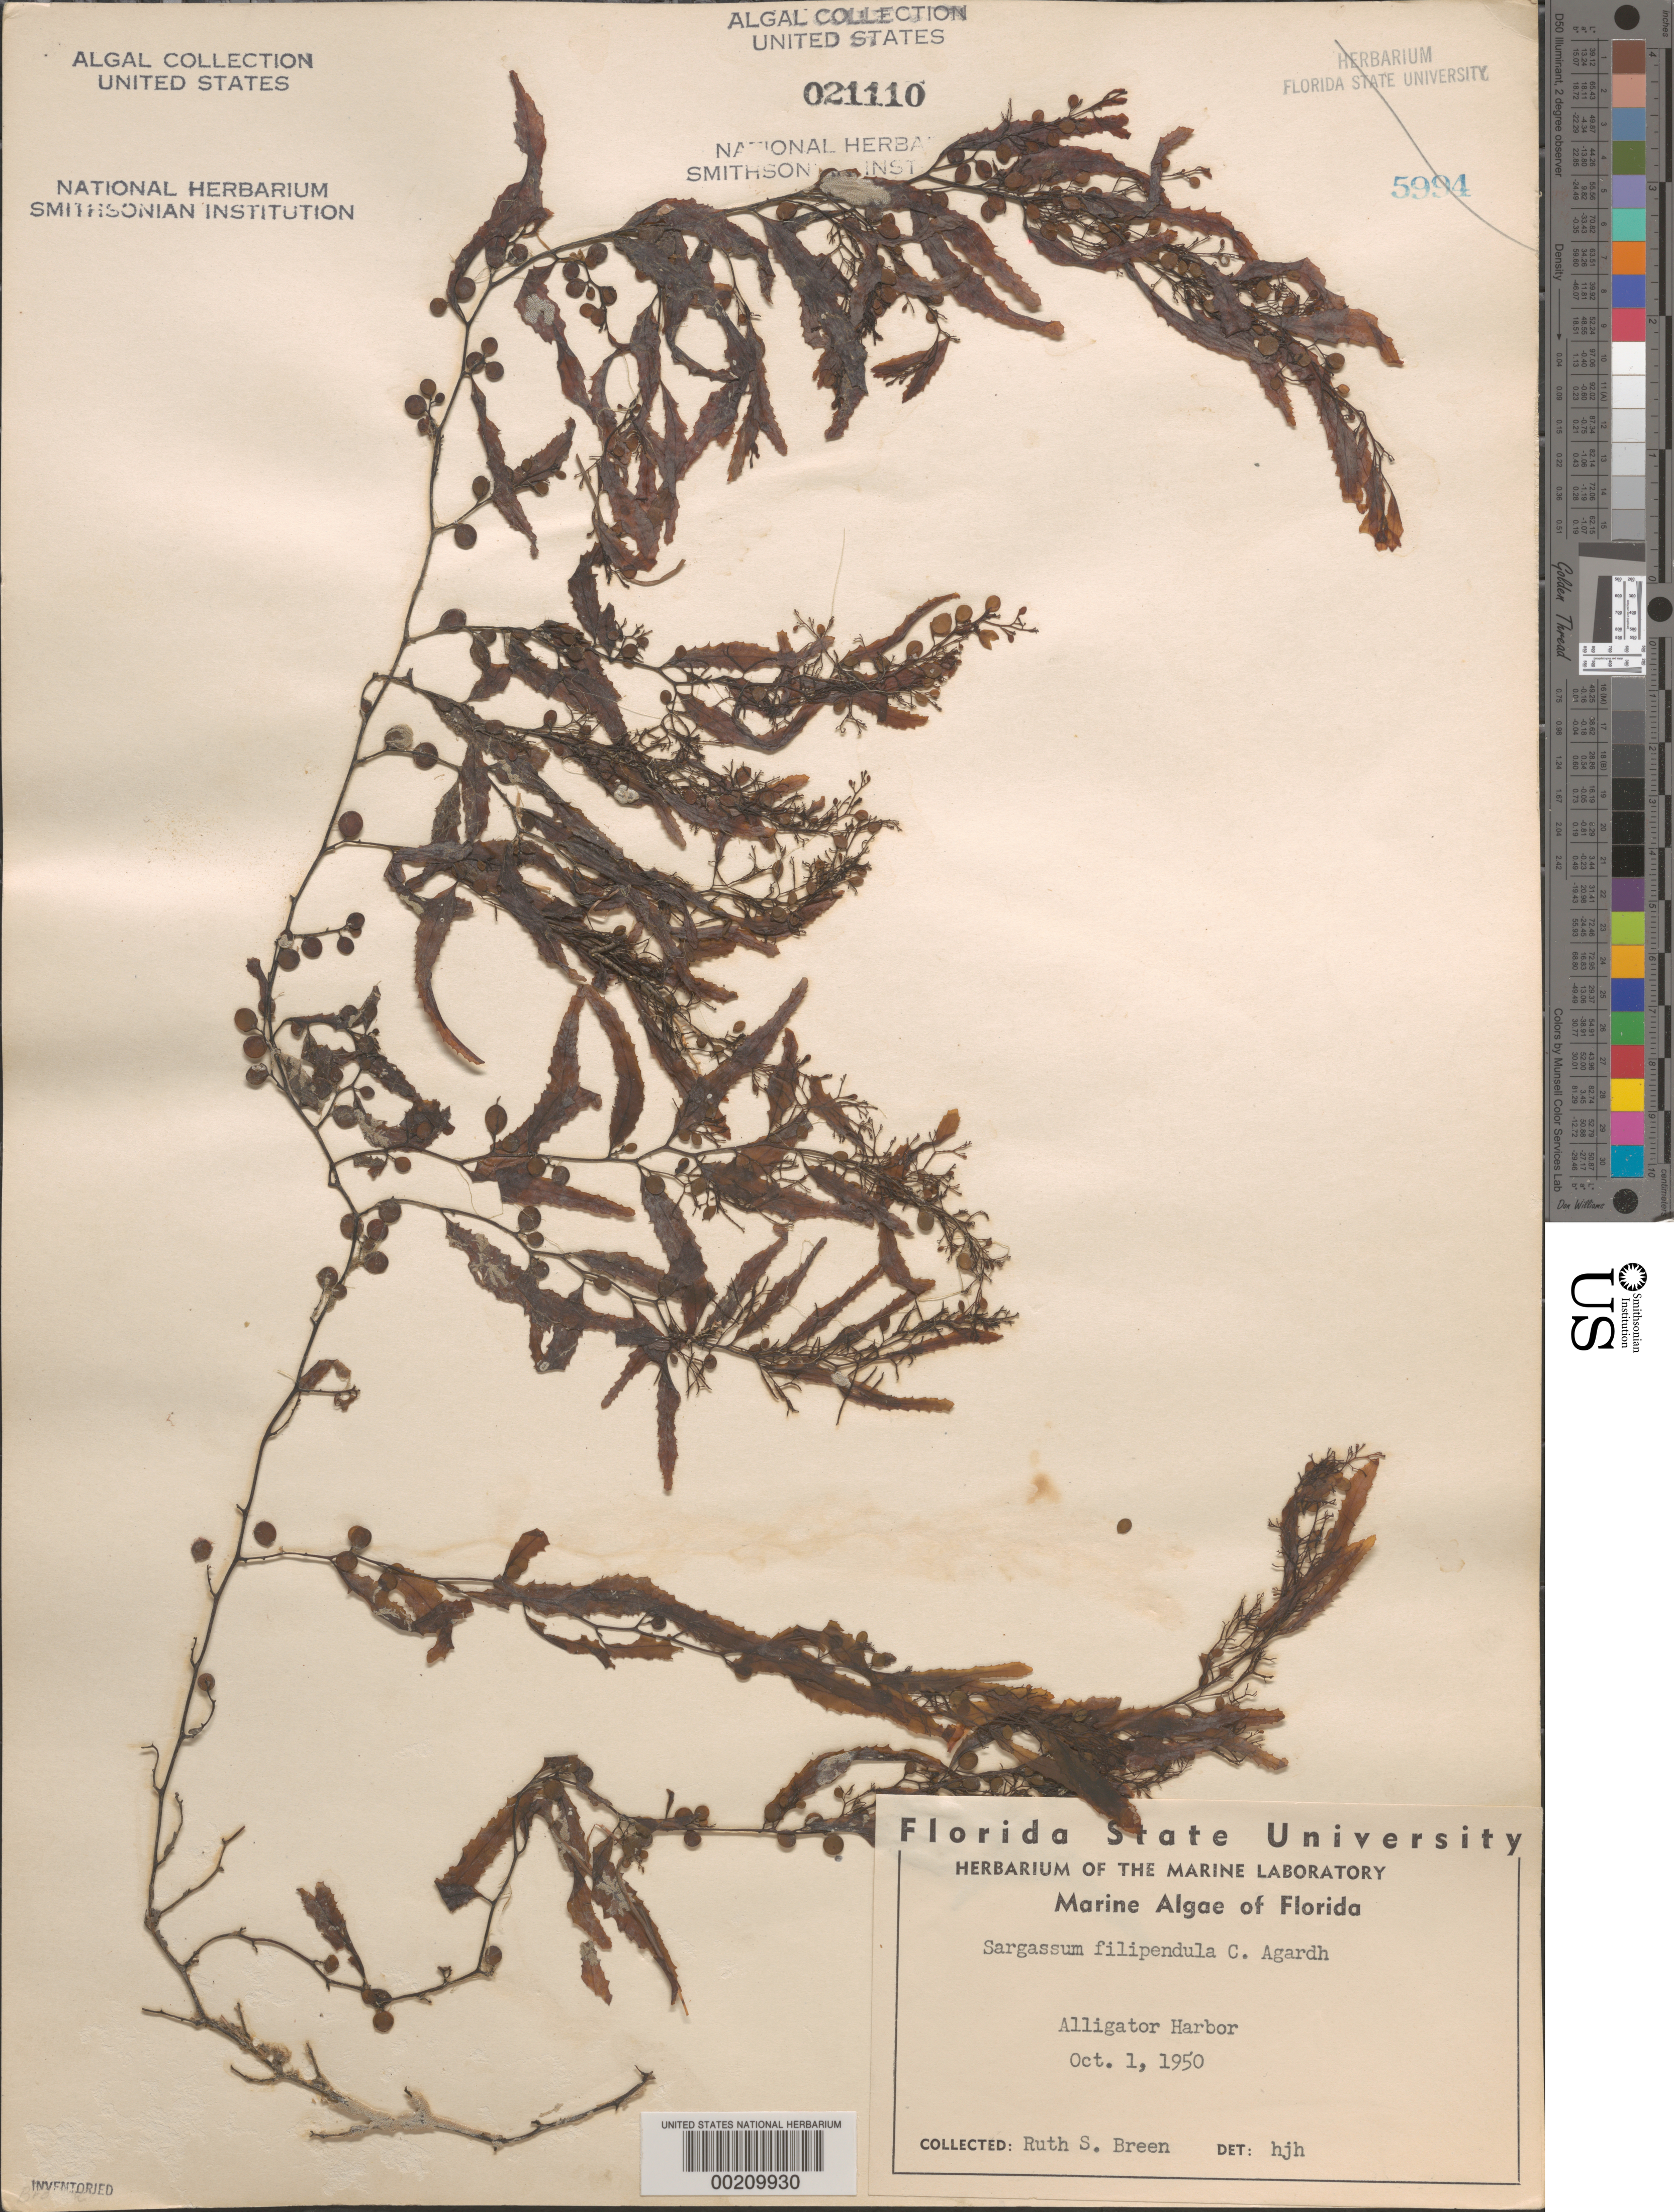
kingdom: Chromista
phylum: Ochrophyta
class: Phaeophyceae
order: Fucales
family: Sargassaceae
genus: Sargassum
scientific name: Sargassum filipendula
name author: C. Agardh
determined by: Humm, Harold J.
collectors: R. Breen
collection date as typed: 01 Oct 1950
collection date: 1950-10-01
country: United States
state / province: Florida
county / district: Franklin County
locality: Alligator Harbor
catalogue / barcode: US 21110